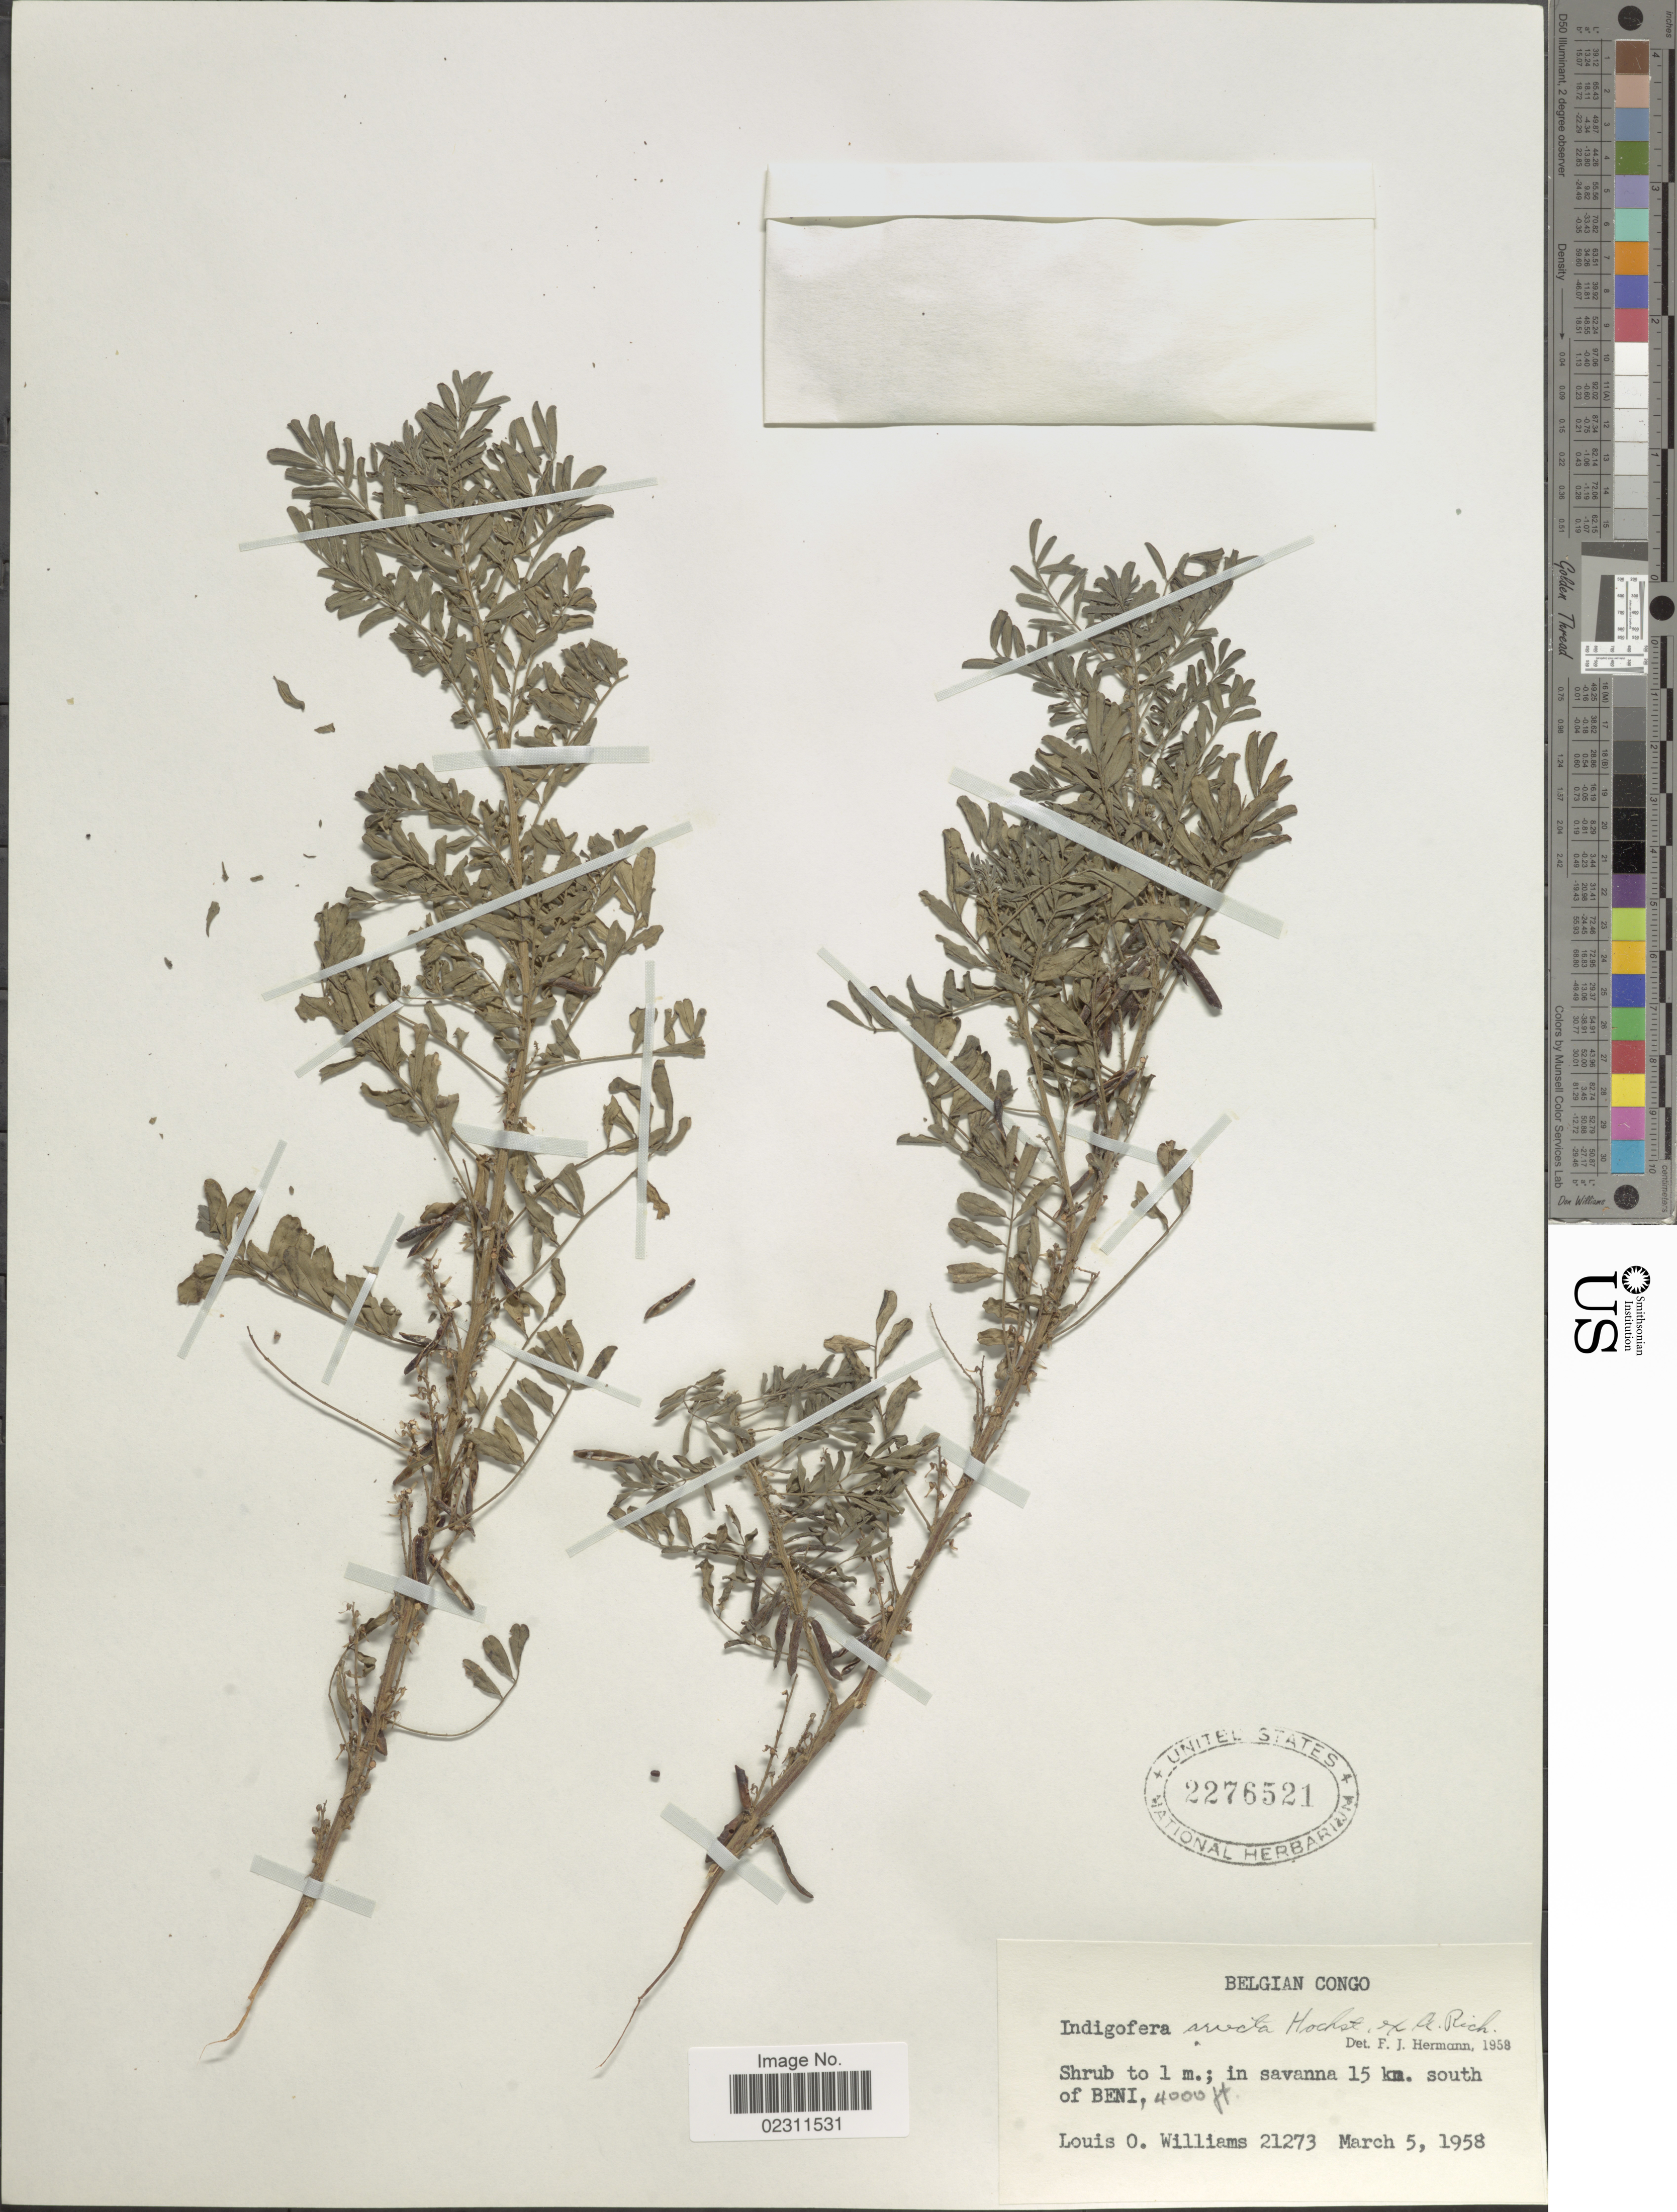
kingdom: Plantae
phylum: Tracheophyta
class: Magnoliopsida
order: Fabales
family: Fabaceae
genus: Indigofera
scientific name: Indigofera arrecta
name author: Hochst. ex A. Rich.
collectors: L. O. Williams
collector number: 21273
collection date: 1958-03-05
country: Congo, Democratic Republic of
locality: Belgian Congo, 15 km south of Beni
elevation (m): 1219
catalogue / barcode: US 2276521